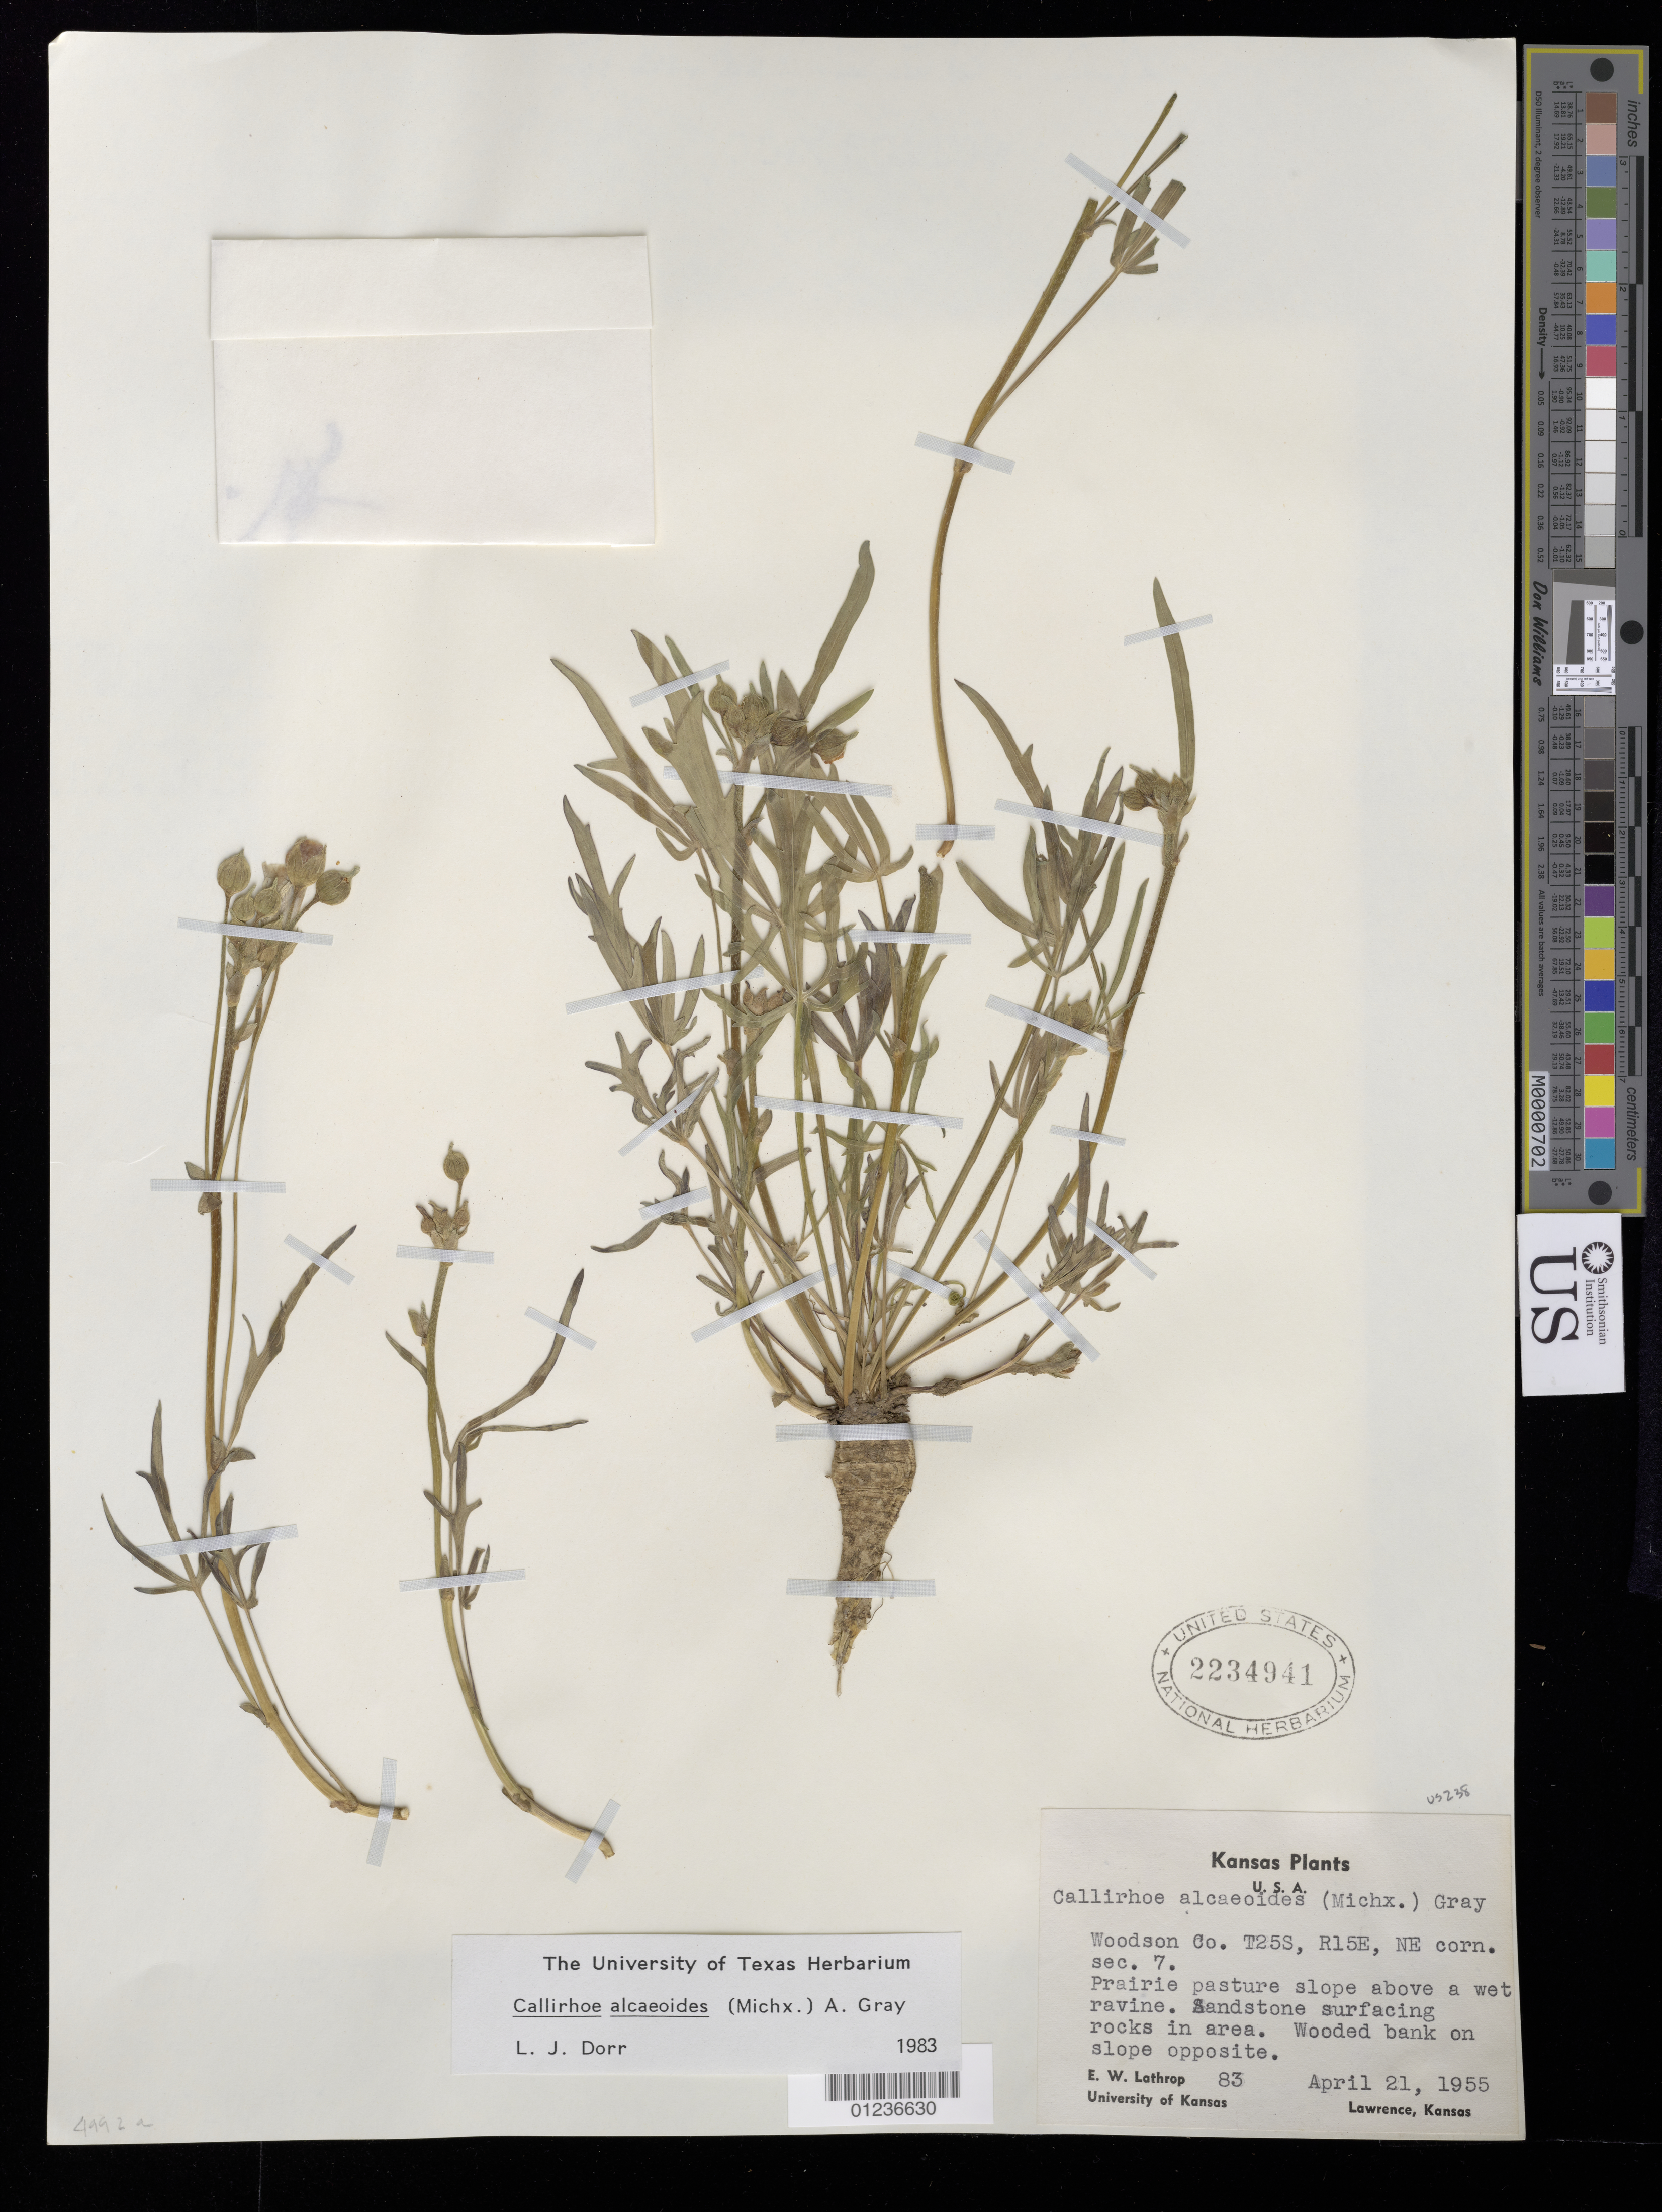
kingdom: Plantae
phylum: Tracheophyta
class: Magnoliopsida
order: Malvales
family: Malvaceae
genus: Callirhoe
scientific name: Callirhoe alcaeoides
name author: (Michx.) A. Gray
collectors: E. W. Lathrop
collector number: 83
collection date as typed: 21 Apr 1955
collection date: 1955-04-21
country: United States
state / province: Kansas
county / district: Woodson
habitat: Prairie pasture slope above a wet ravine. Sandstone surfacing rocks in area. Wooded bank on slope opposite.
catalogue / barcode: US 2234941